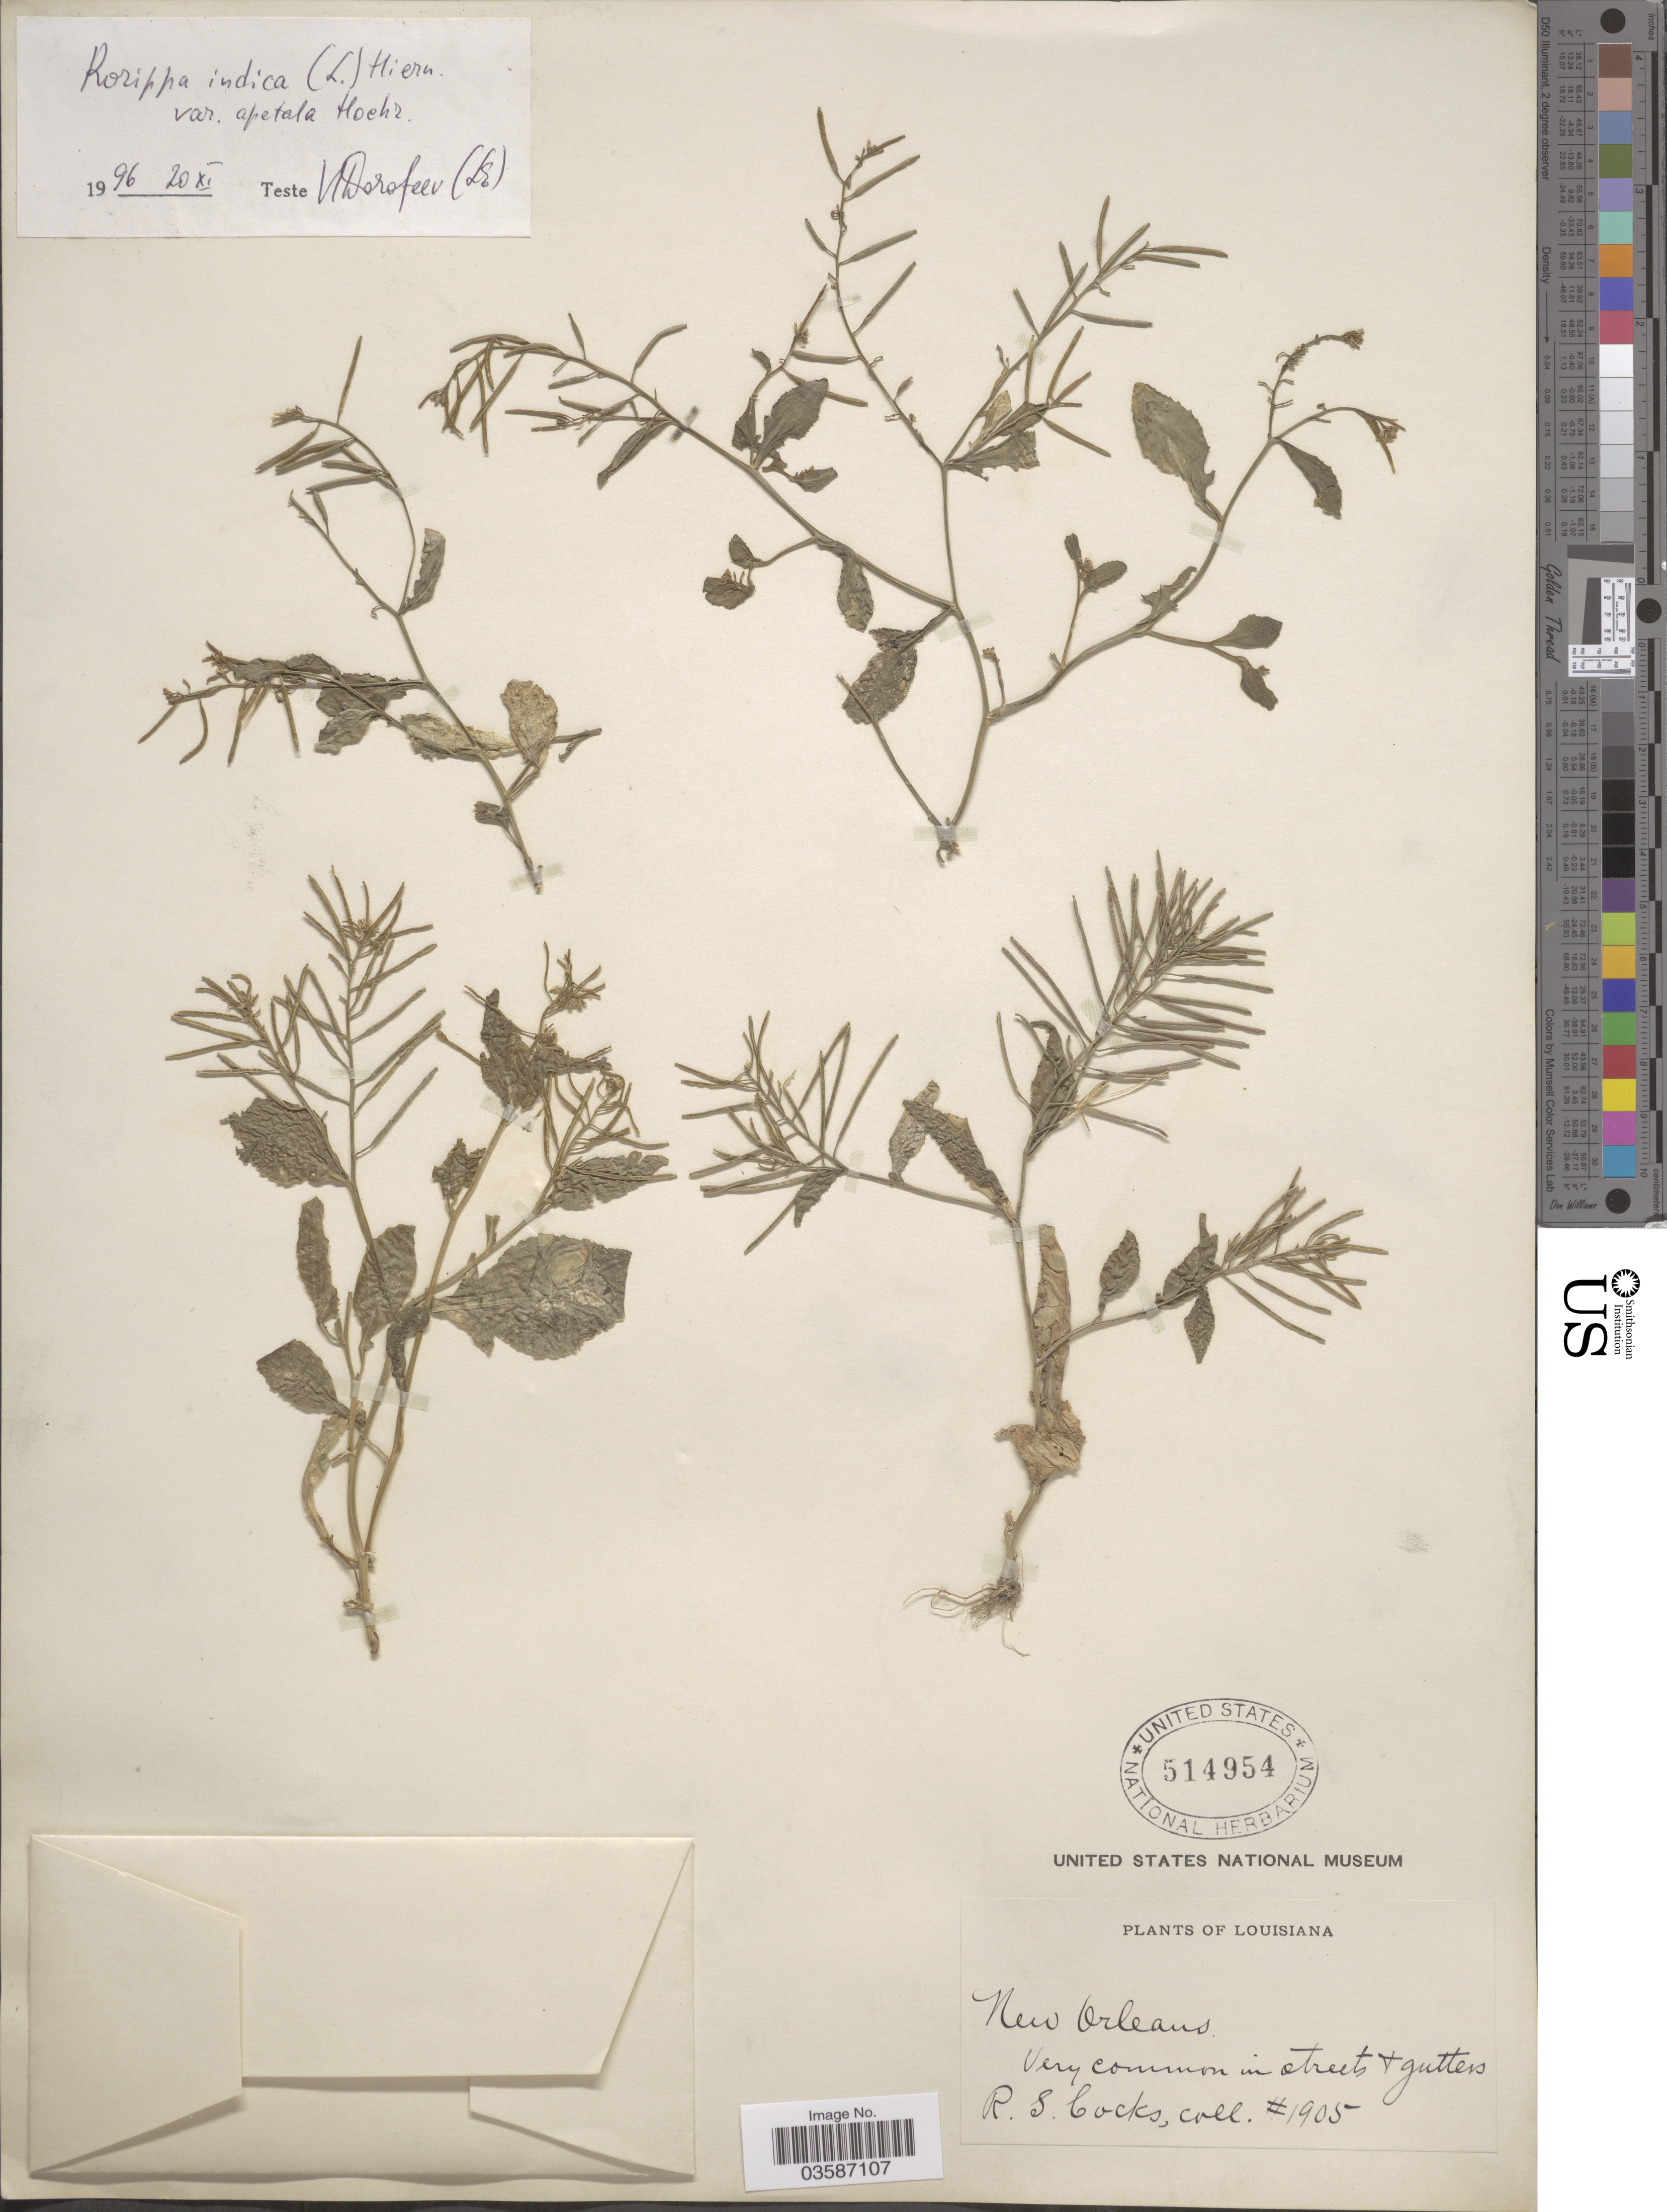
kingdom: Plantae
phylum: Tracheophyta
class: Magnoliopsida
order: Brassicales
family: Brassicaceae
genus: Rorippa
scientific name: Rorippa indica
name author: (L.) Hiern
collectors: R. Cocks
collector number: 1905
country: United States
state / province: Louisiana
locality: New Orleans.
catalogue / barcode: US 514954